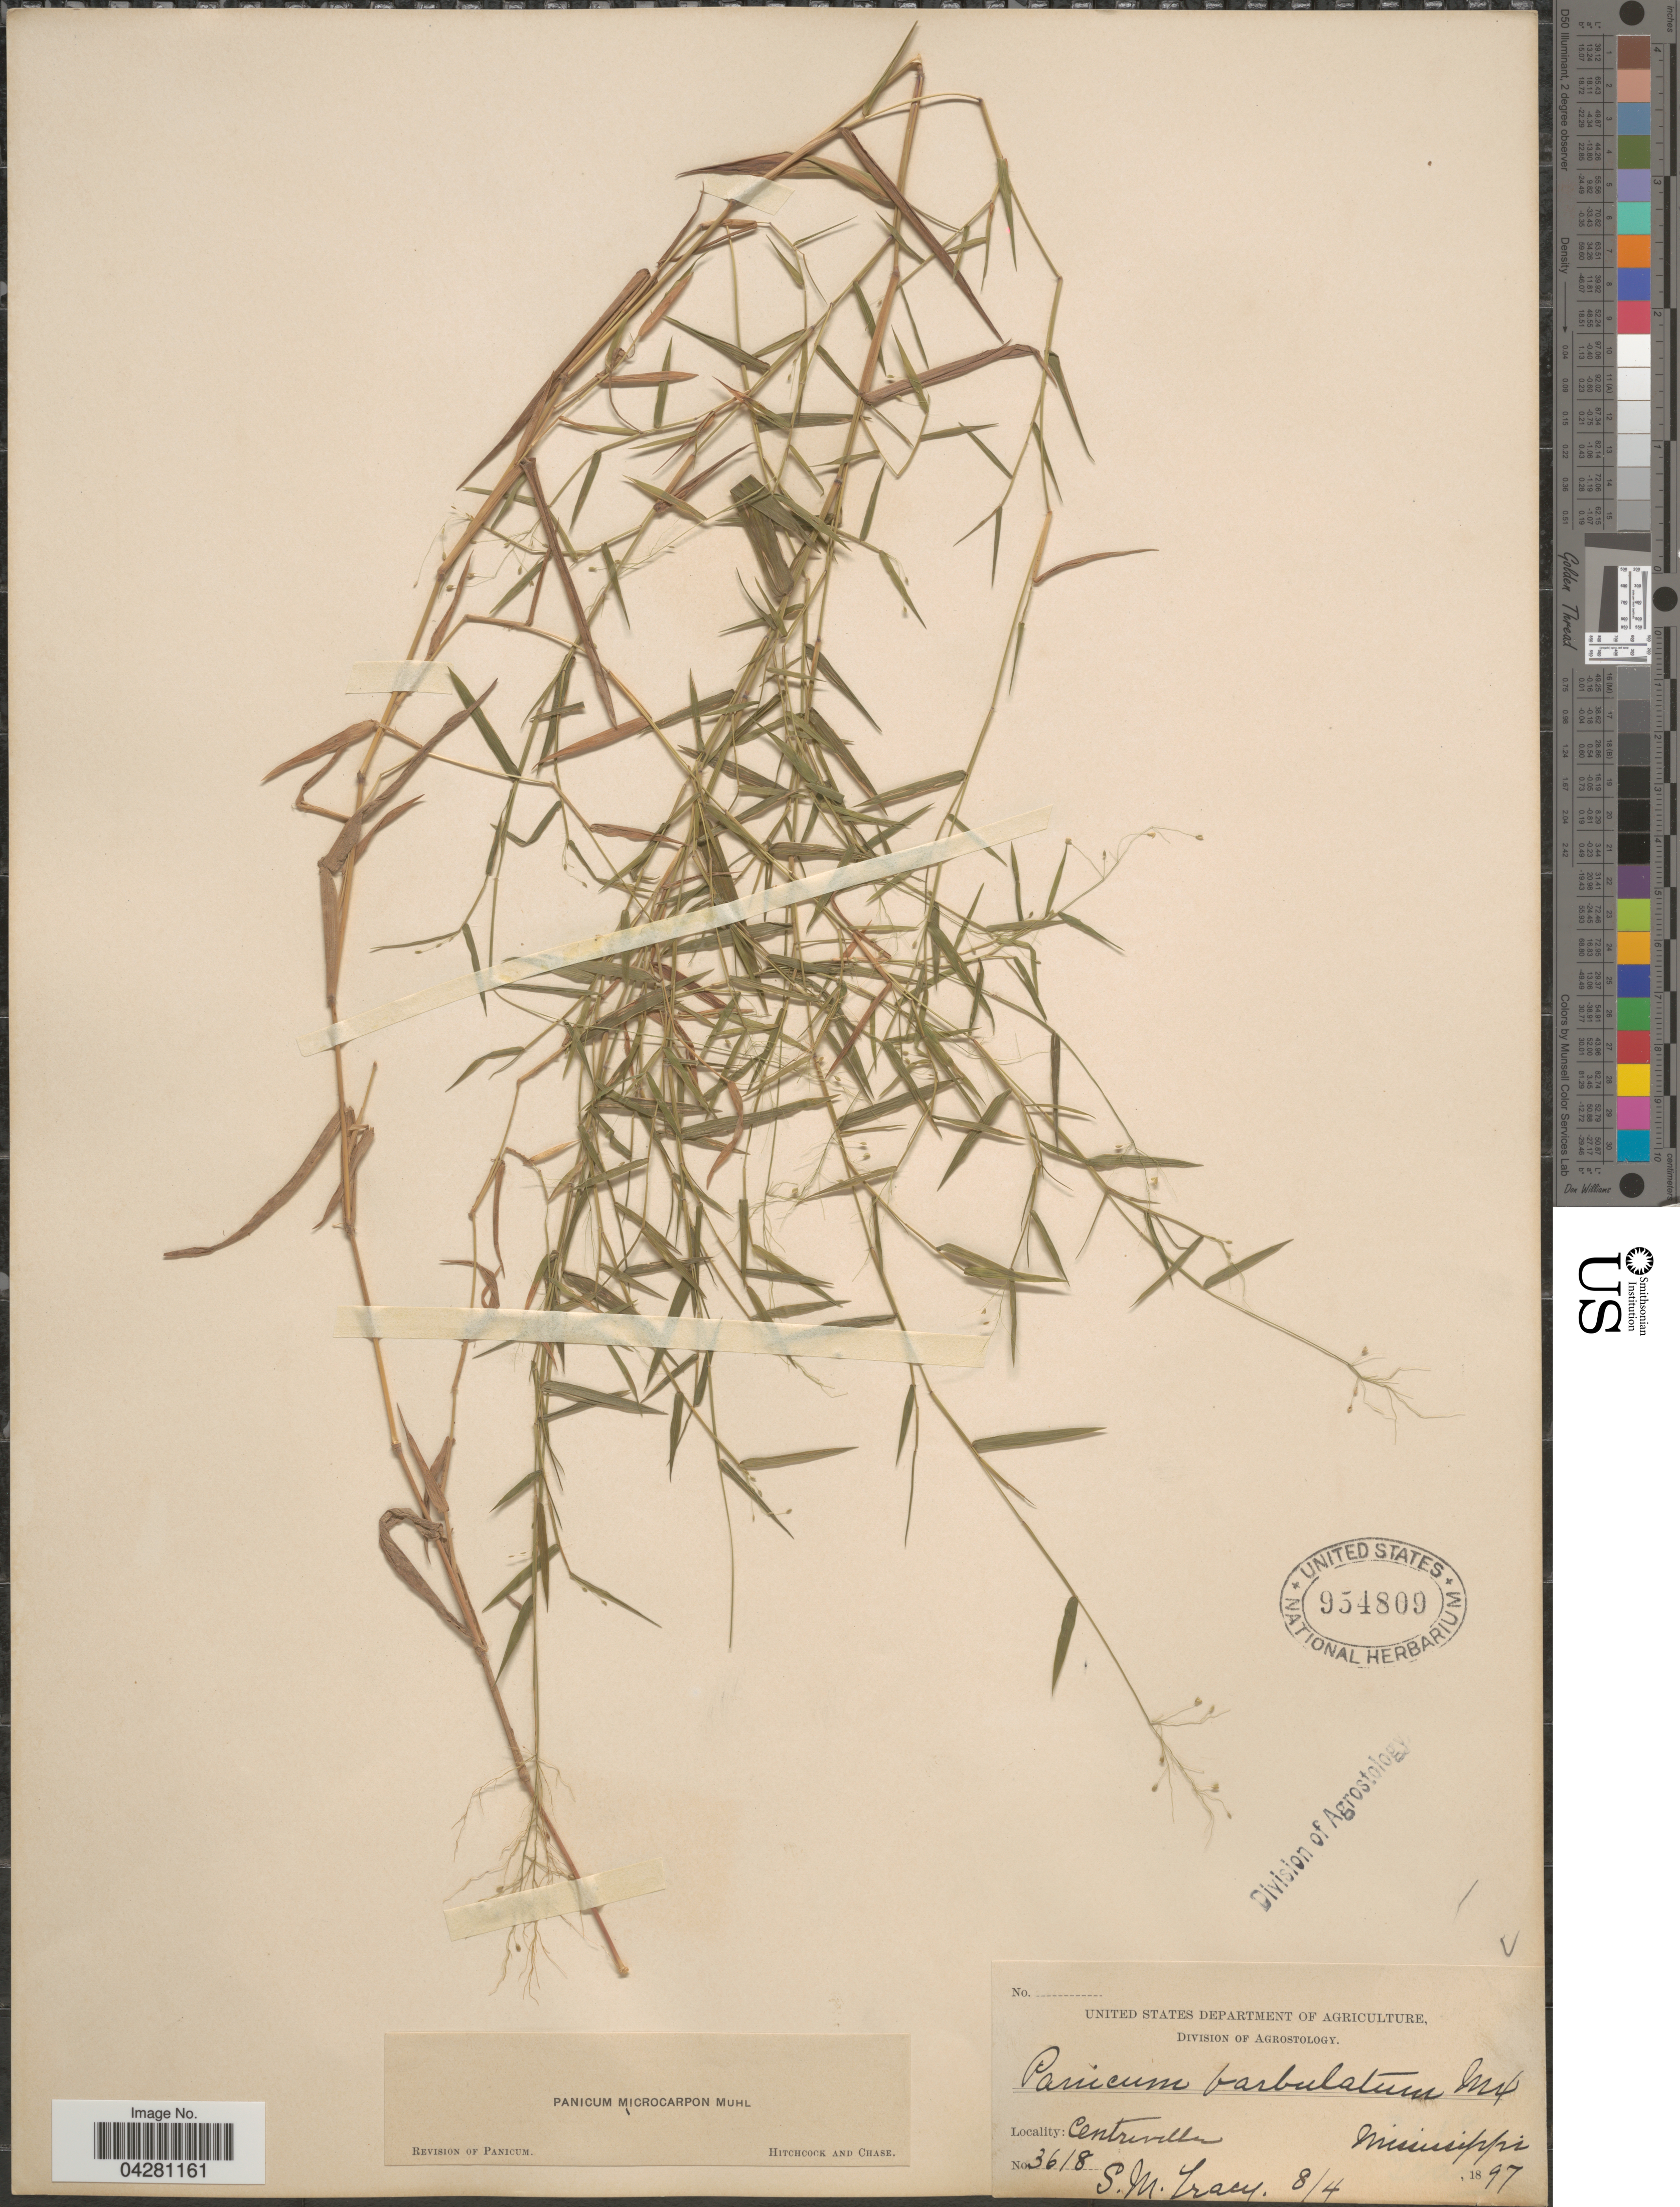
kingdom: Plantae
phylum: Tracheophyta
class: Liliopsida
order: Poales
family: Poaceae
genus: Dichanthelium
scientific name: Dichanthelium dichotomum var. dichotomum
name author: (L.) Gould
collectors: S. M. Tracy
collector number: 3618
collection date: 1897-08-04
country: United States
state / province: Mississippi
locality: Centreville.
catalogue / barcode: US 954809